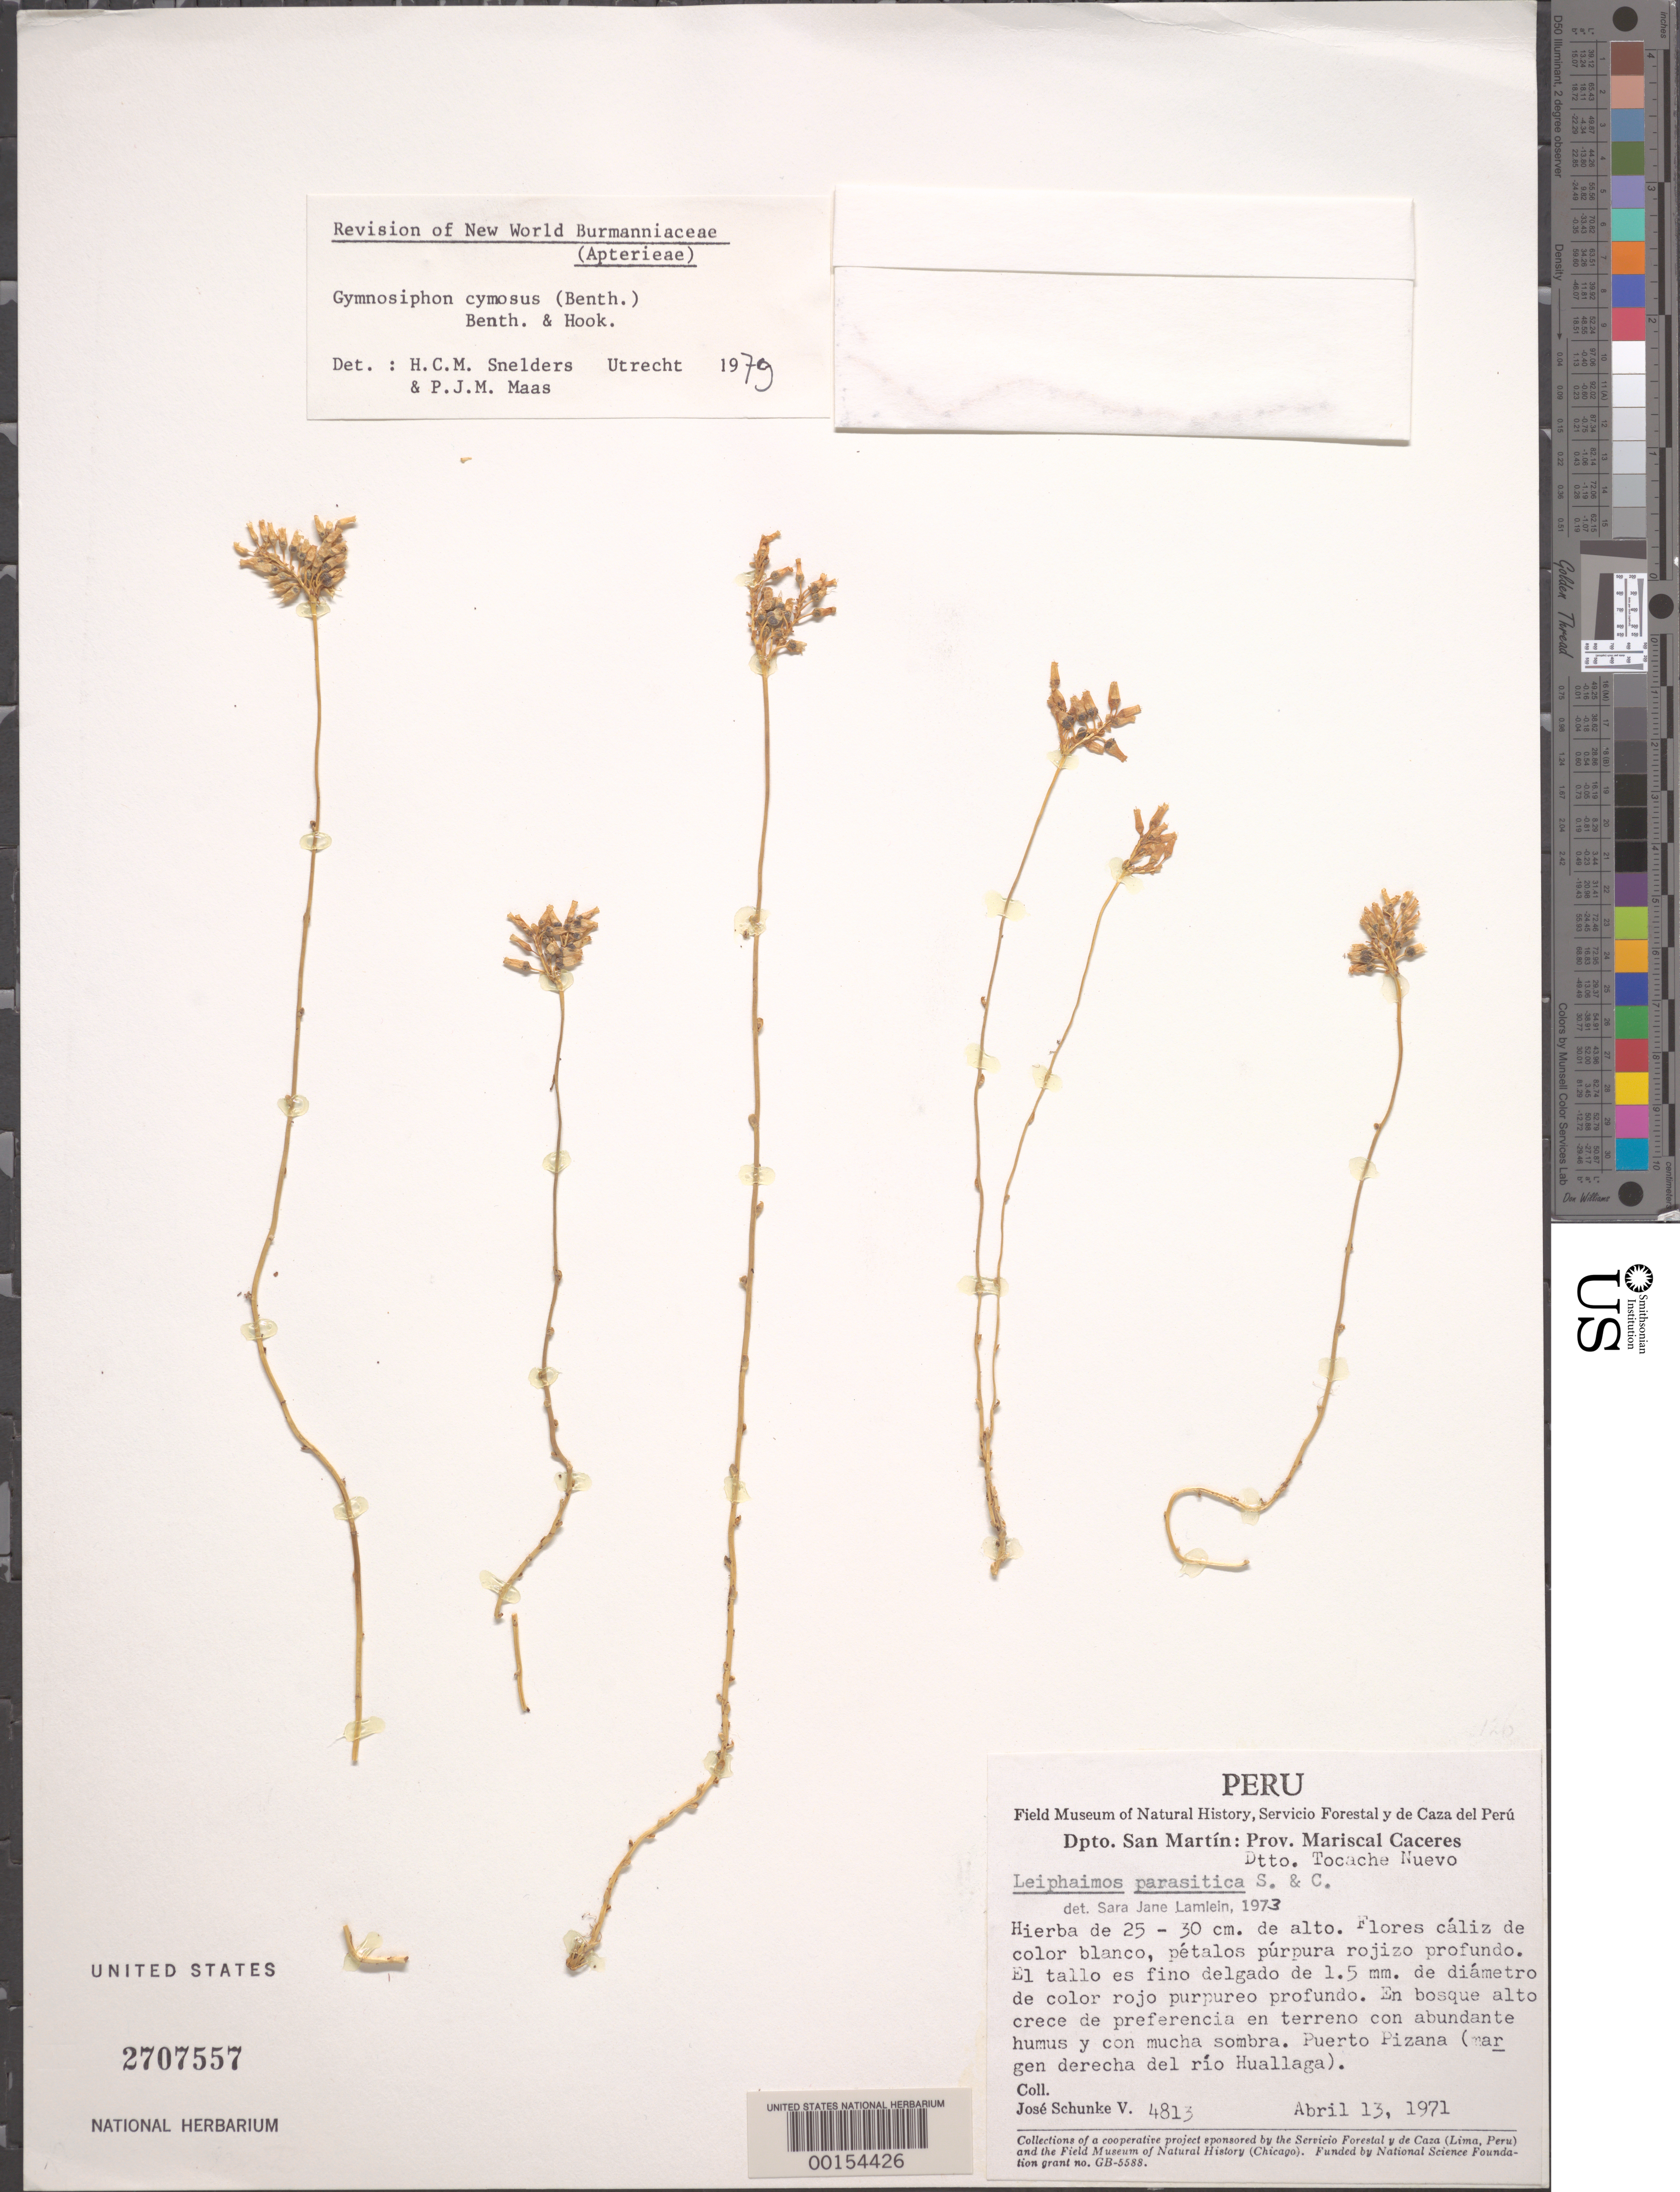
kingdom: Plantae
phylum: Tracheophyta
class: Liliopsida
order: Dioscoreales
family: Burmanniaceae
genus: Gymnosiphon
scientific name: Gymnosiphon cymosus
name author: (Benth.) Benth. & Hook. f.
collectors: J. Schunke Vigo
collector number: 4813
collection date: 1971-04-13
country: Peru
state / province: San Martín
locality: Dpto. San Martín: Prov. Mariscal Caceres. Dtto. Tocache Nuevo. Puerto Pizana (margen derecha del río Huallaga).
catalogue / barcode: US 2707557